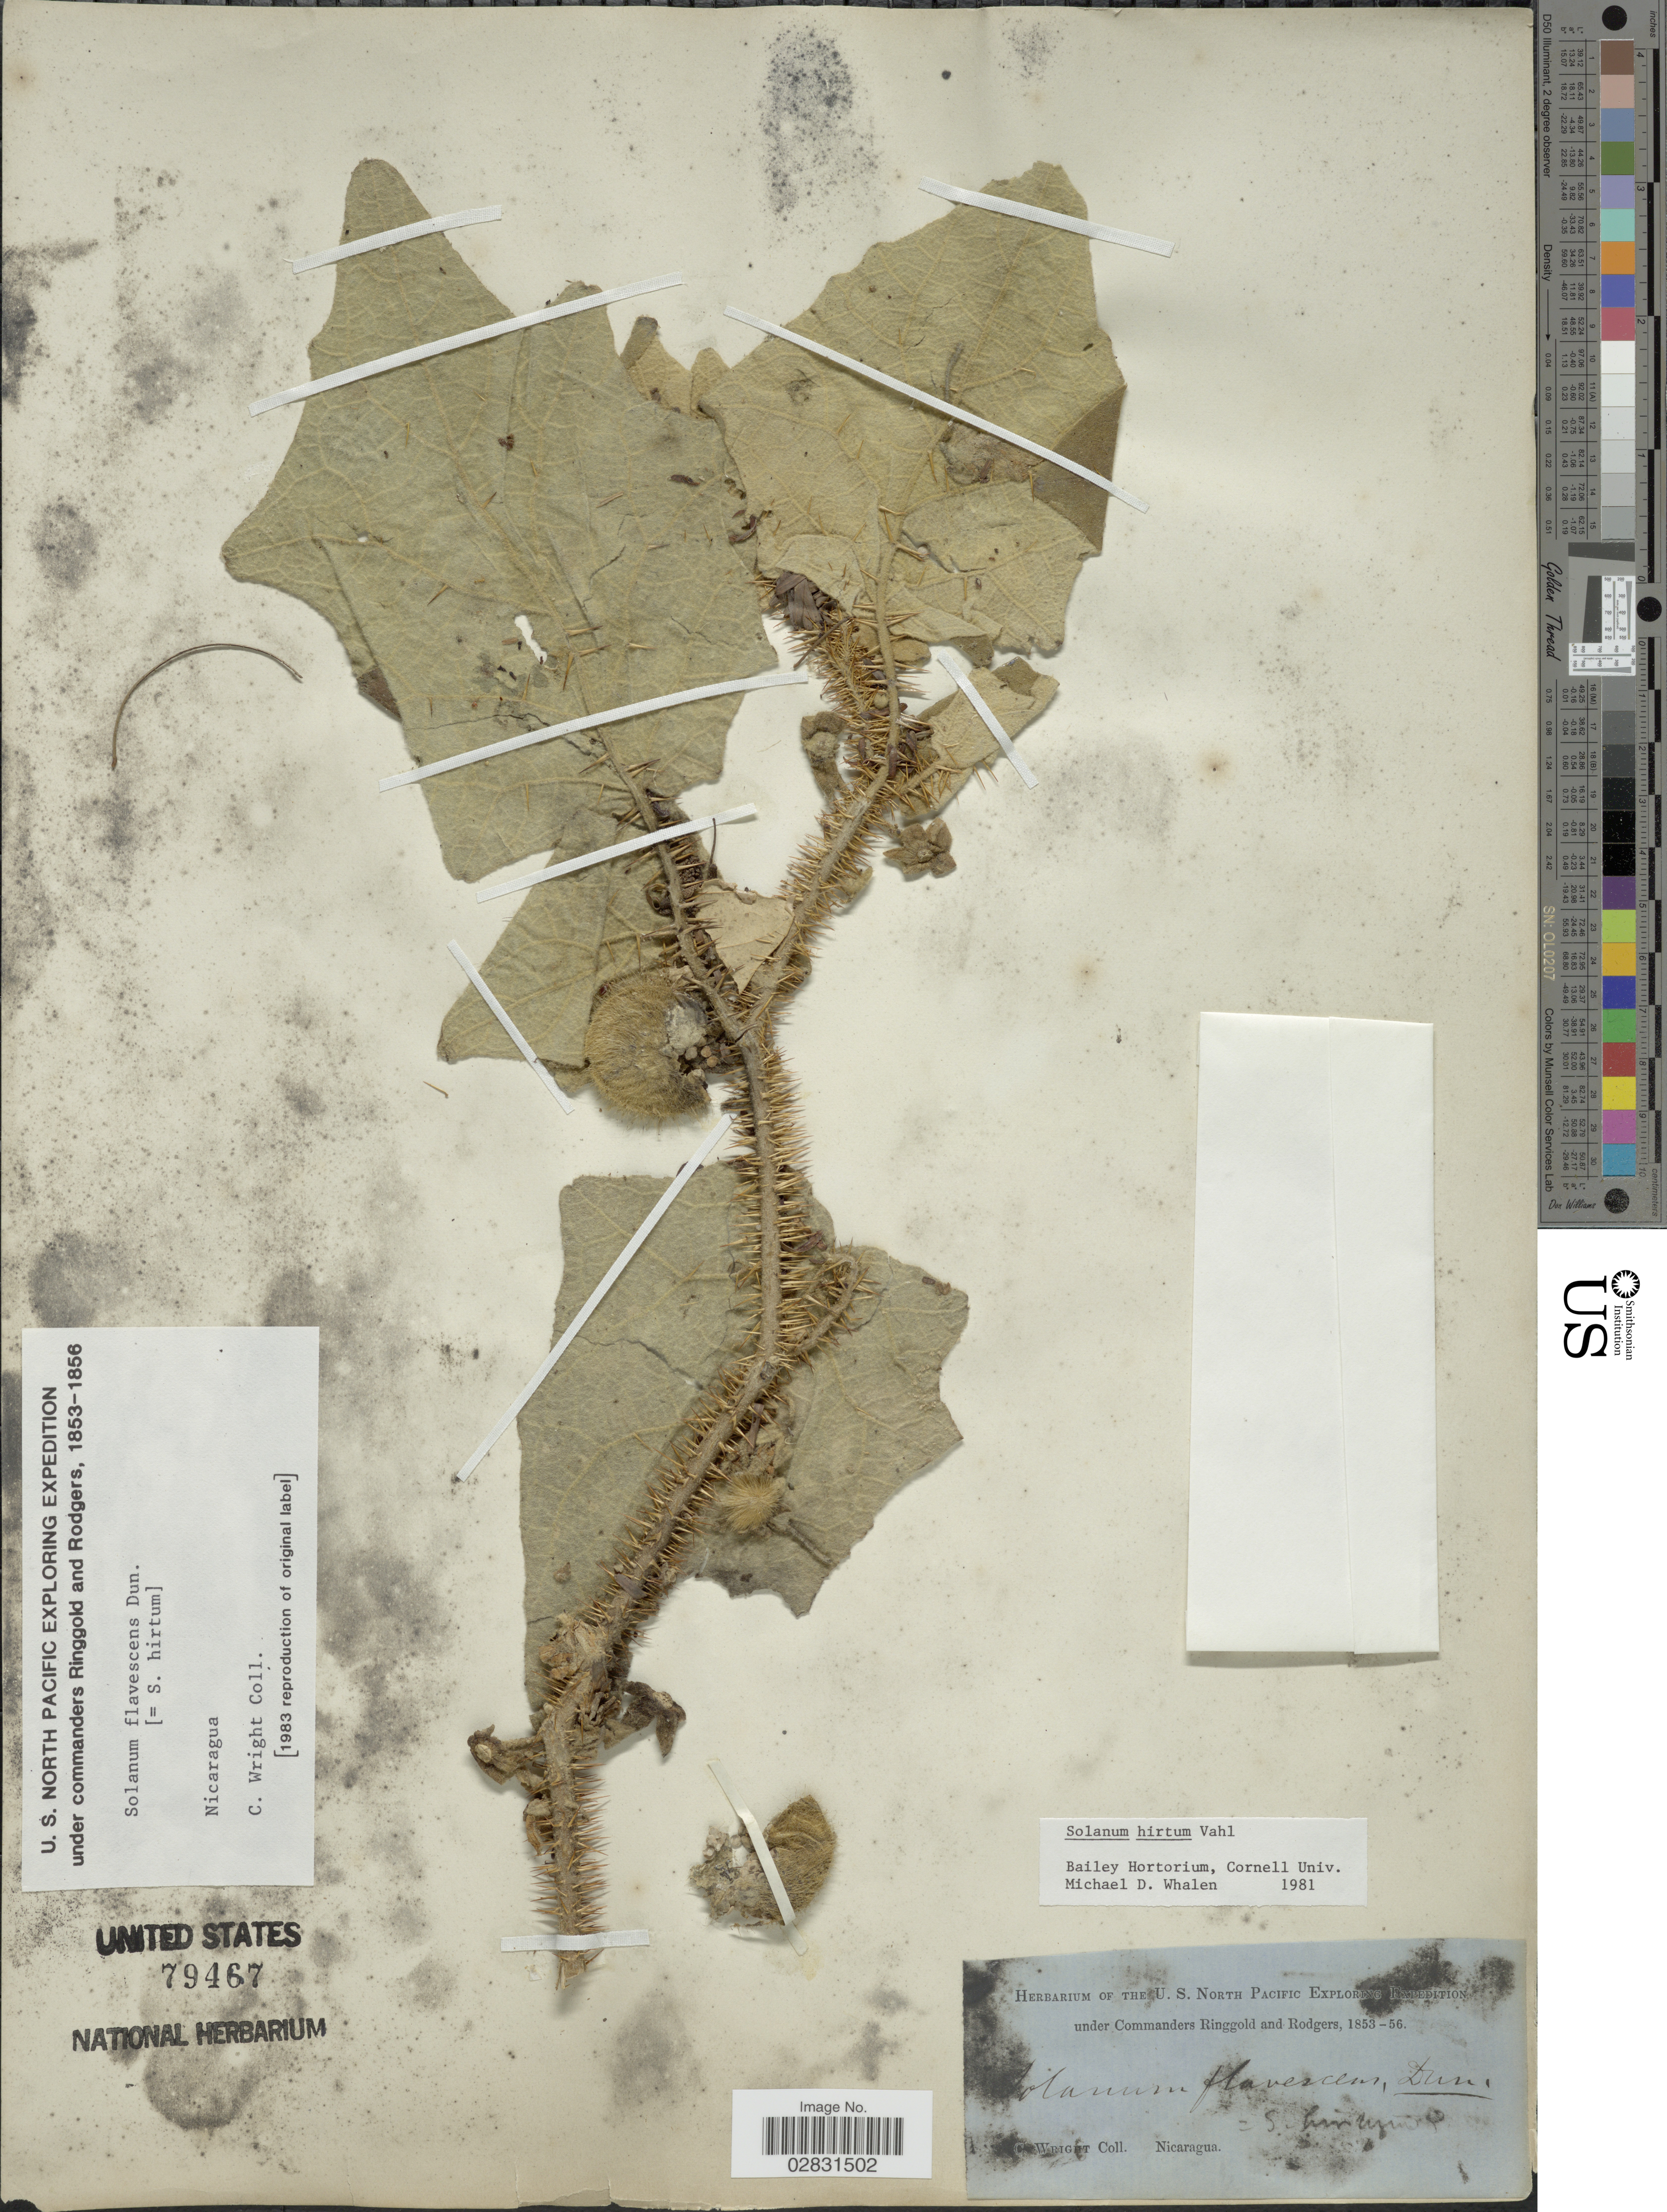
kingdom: Plantae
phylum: Tracheophyta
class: Magnoliopsida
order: Solanales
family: Solanaceae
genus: Solanum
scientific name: Solanum hirtum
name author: Vahl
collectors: Wright, --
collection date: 1853/1856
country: Nicaragua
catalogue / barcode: US 79467